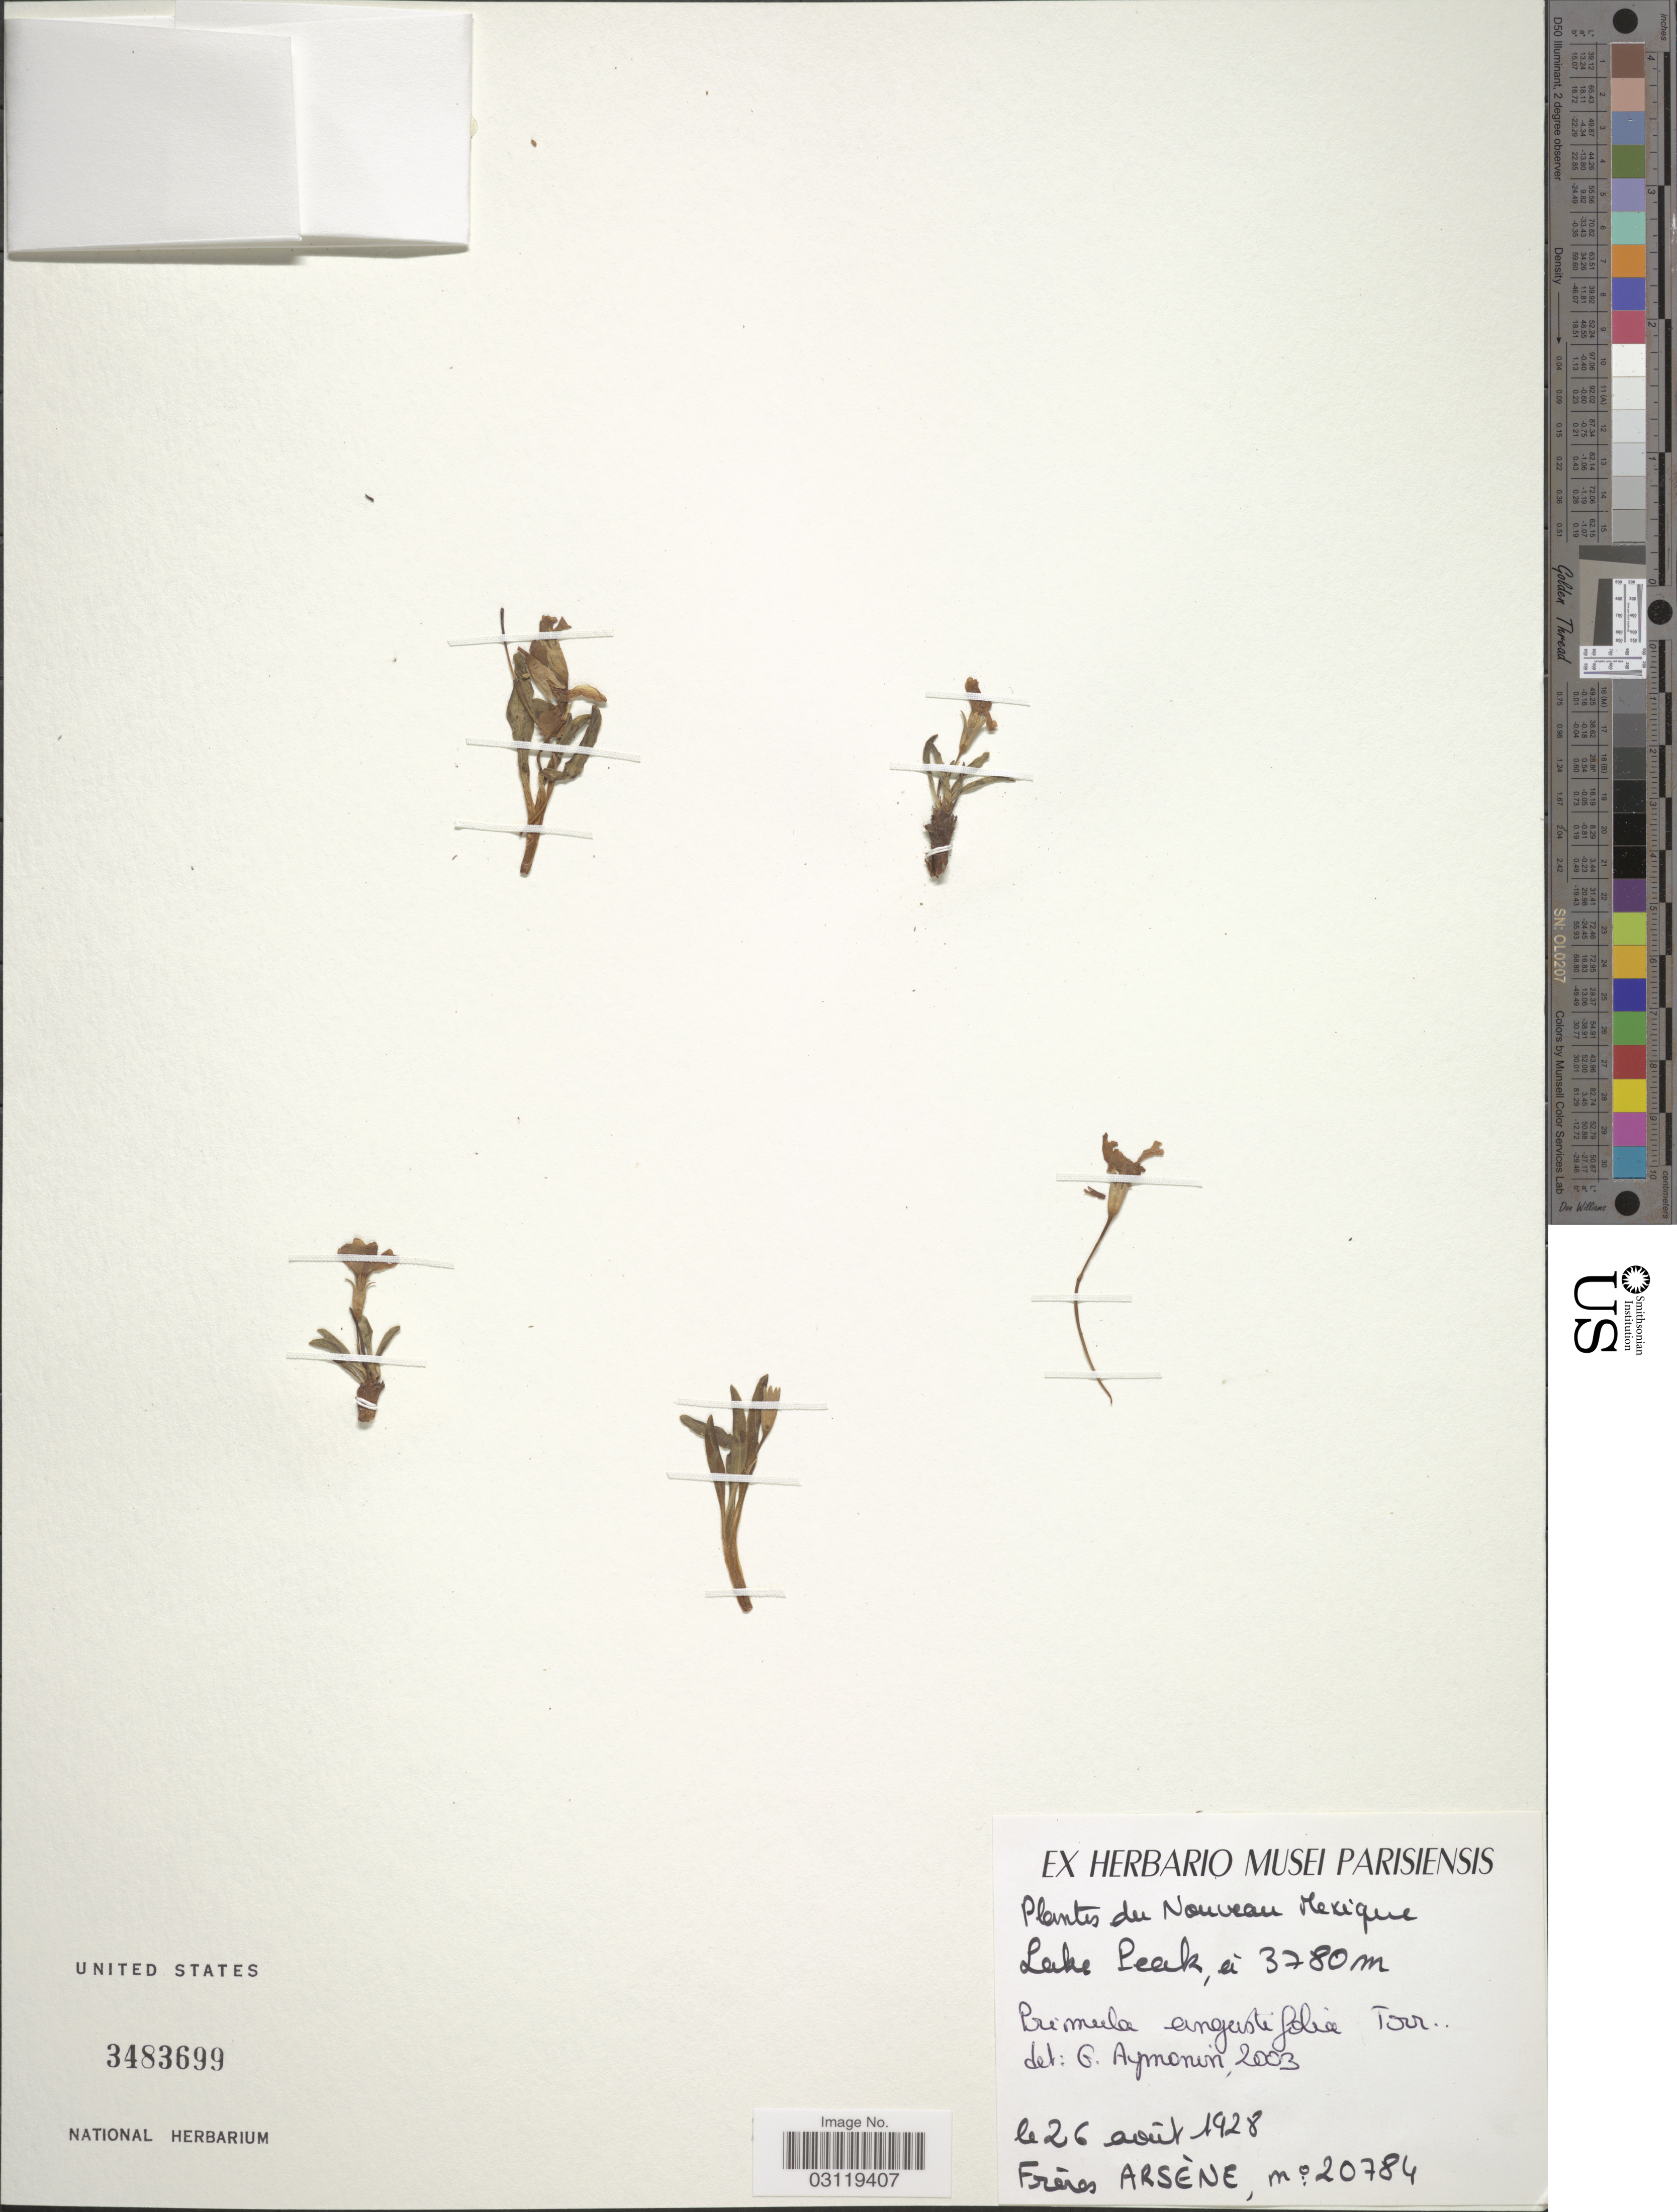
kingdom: Plantae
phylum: Tracheophyta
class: Magnoliopsida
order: Ericales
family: Primulaceae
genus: Primula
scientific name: Primula angustifolia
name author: Torr.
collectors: F. Hyacinth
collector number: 20784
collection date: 1928-08-26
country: United States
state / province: New Mexico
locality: Nouveau Mexique. Lake Peak.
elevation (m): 3780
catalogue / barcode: US 3483699